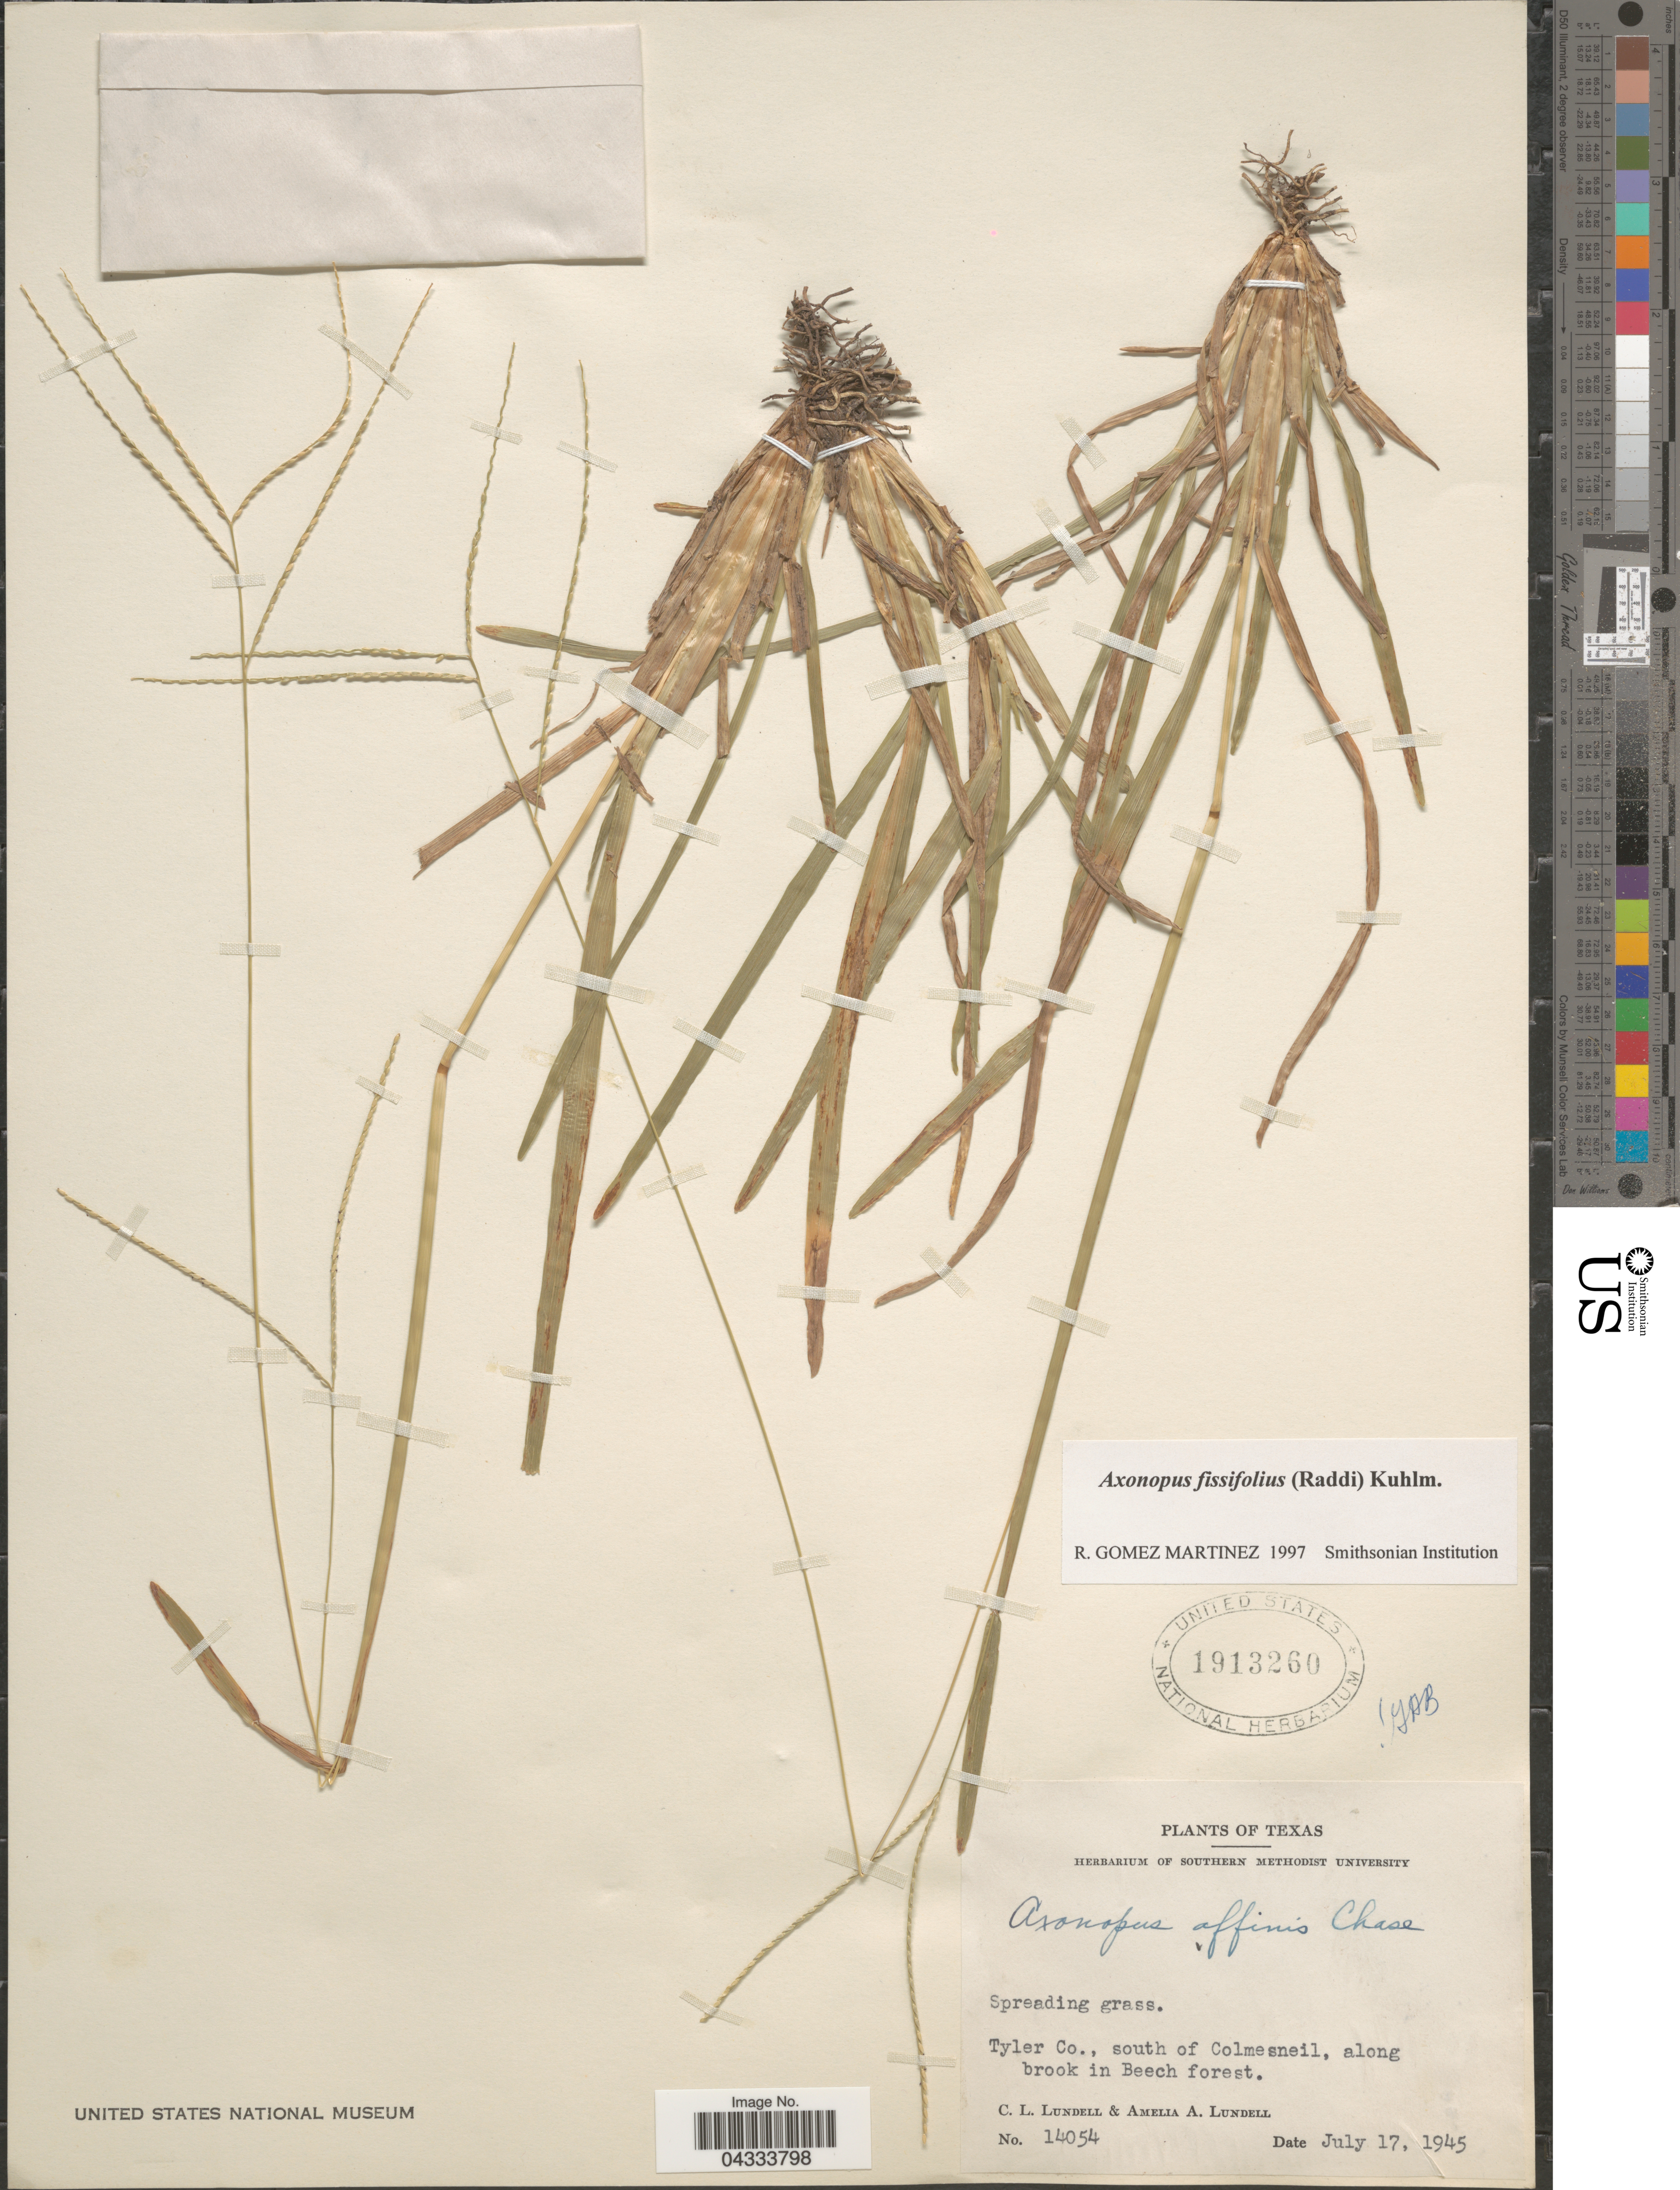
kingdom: Plantae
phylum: Tracheophyta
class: Liliopsida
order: Poales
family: Poaceae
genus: Axonopus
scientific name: Axonopus fissifolius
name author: (Raddi) Kuhlm.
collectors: C. L. Lundell & A. A. Lundell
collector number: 14054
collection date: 1945-07-17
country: United States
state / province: Texas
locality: Tyler Co., south of Colmesneil, along brook in Beech forest.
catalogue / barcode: US 1913260